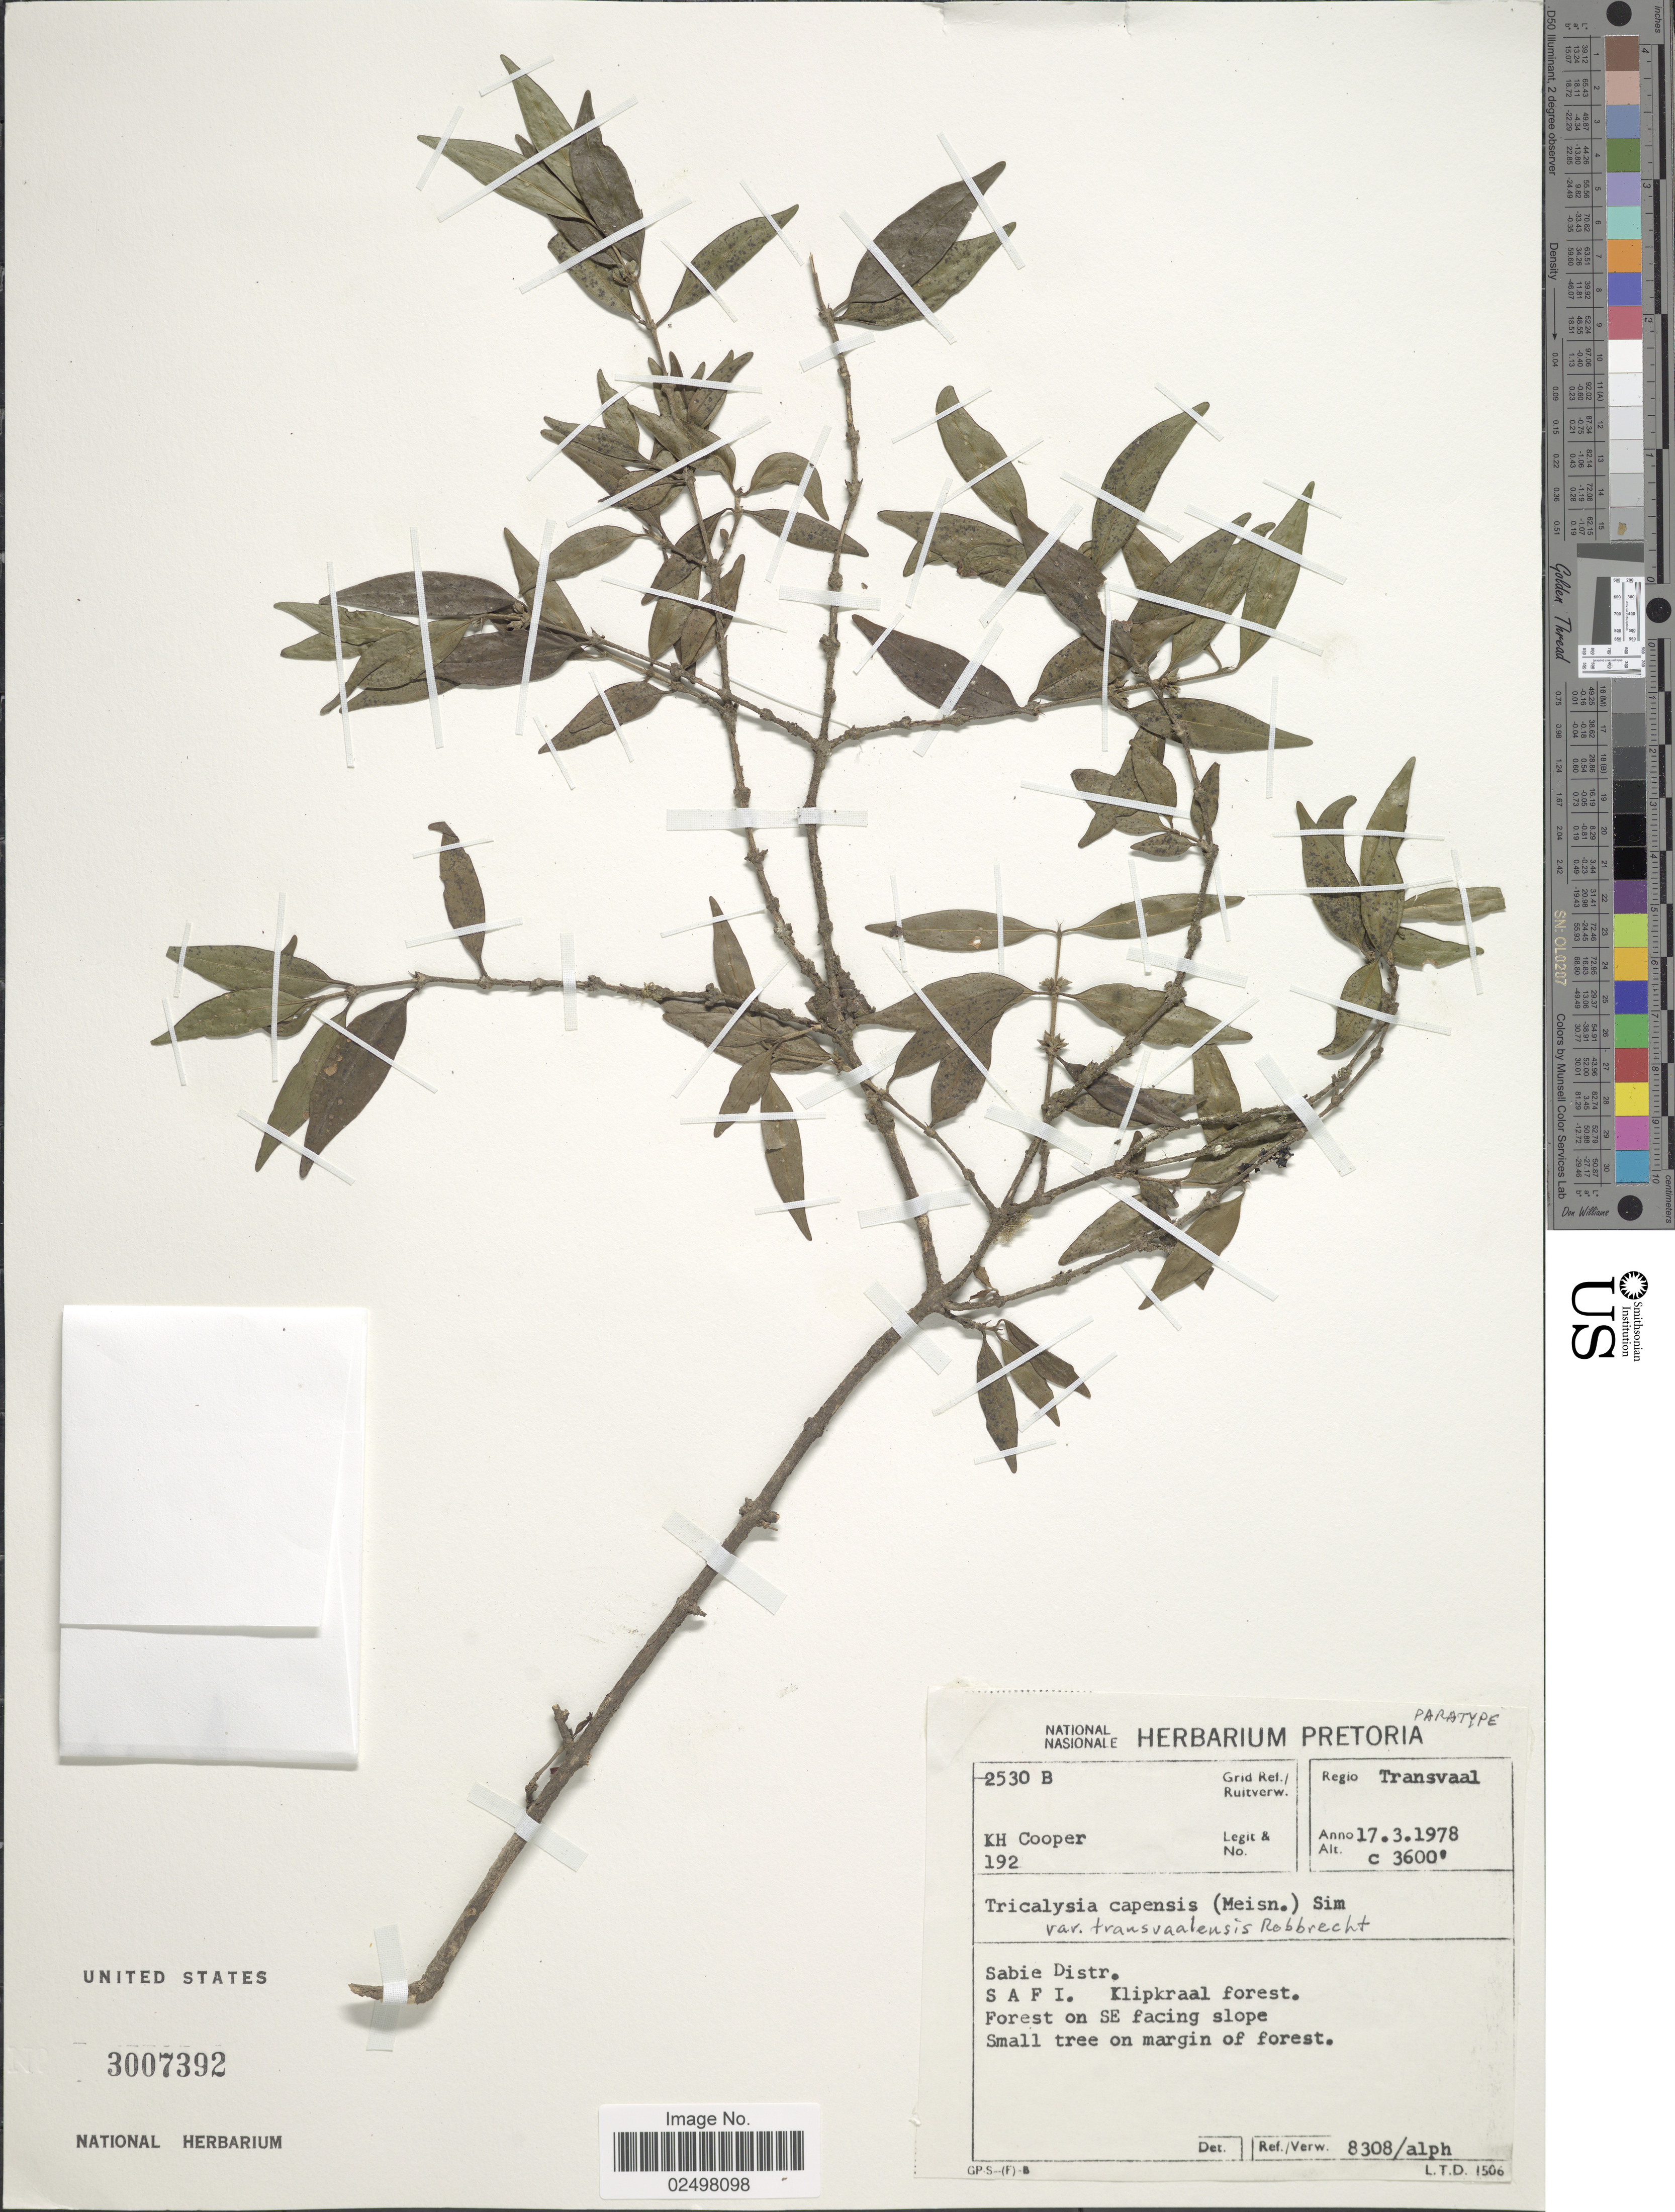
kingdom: Plantae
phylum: Tracheophyta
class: Magnoliopsida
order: Gentianales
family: Rubiaceae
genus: Tricalysia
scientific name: Tricalysia capensis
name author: (Meisn. ex Hochst.) Sim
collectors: K. Cooper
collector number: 192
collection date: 1978-03-17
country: South Africa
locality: Regio Transvaal, Sabie Distr., SAFI, Klipkraal forest, forest on SE facing slope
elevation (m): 1097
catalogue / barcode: US 3007392